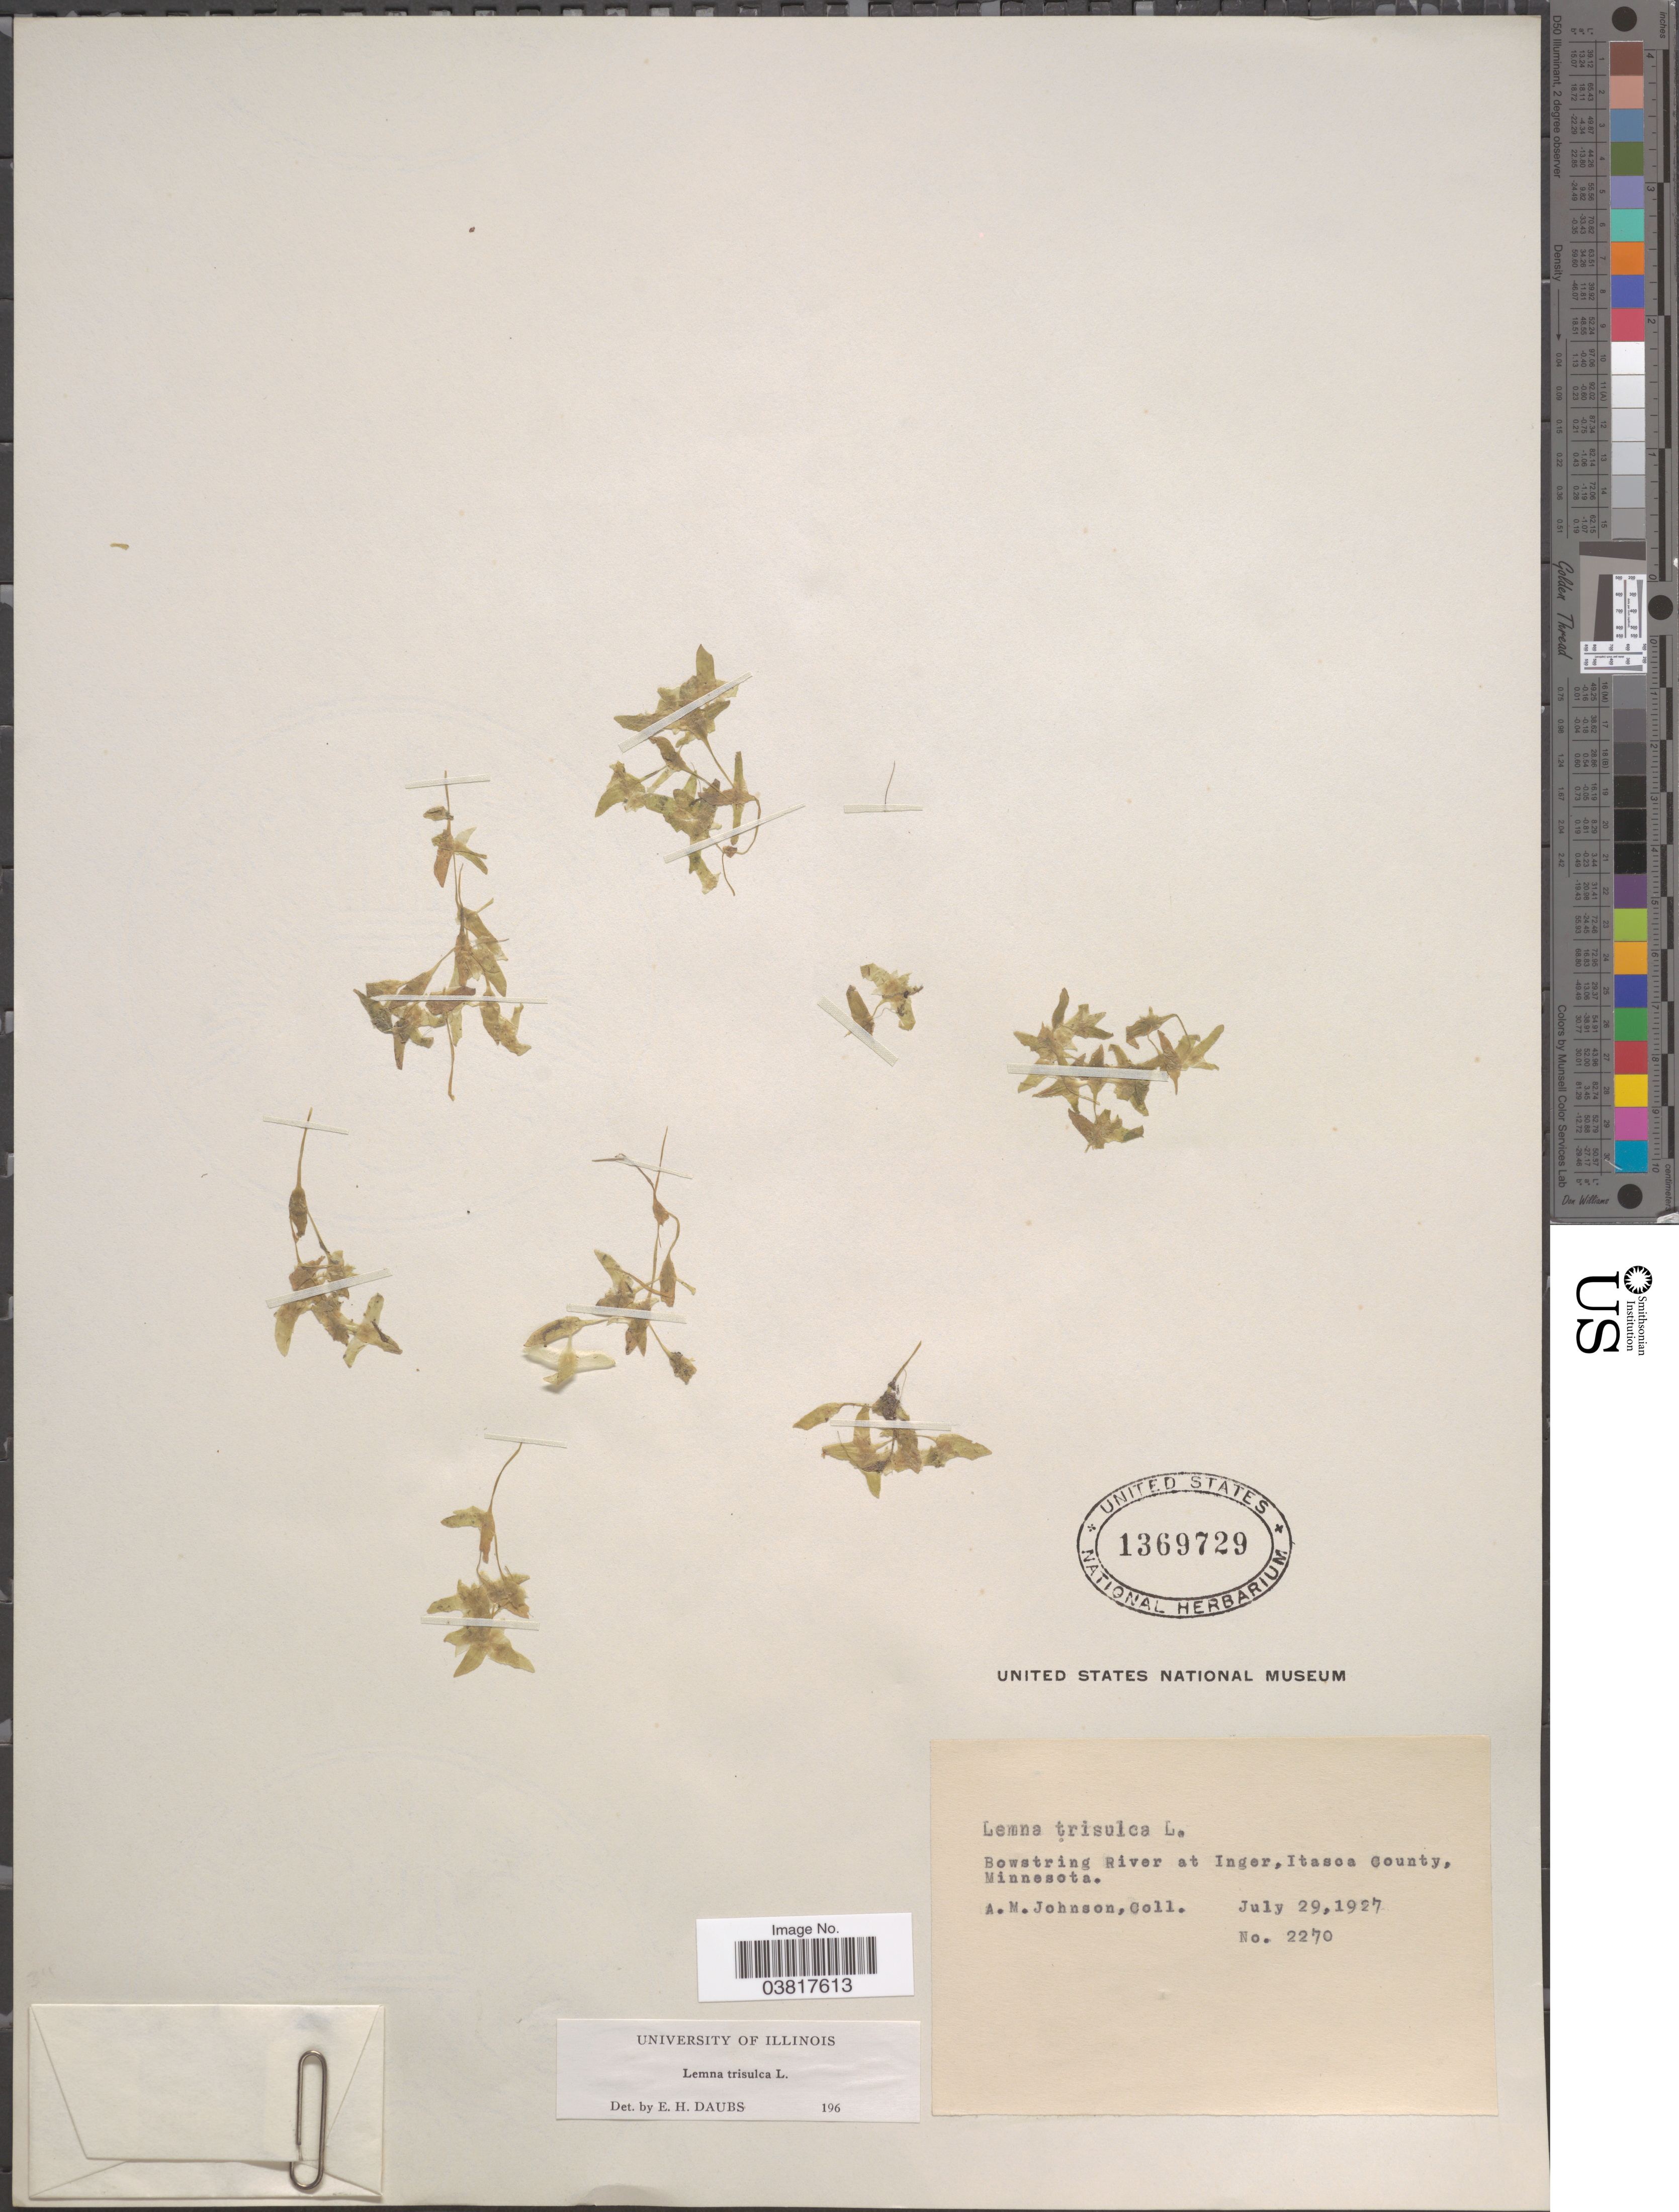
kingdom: Plantae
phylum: Tracheophyta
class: Liliopsida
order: Alismatales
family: Araceae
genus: Lemna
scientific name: Lemna trisulca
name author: L.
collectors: A. M. Johnson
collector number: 2270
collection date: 1927-07-29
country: United States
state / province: Minnesota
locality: Bowstring River at Inger, Itasca County.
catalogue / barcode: US 1369729